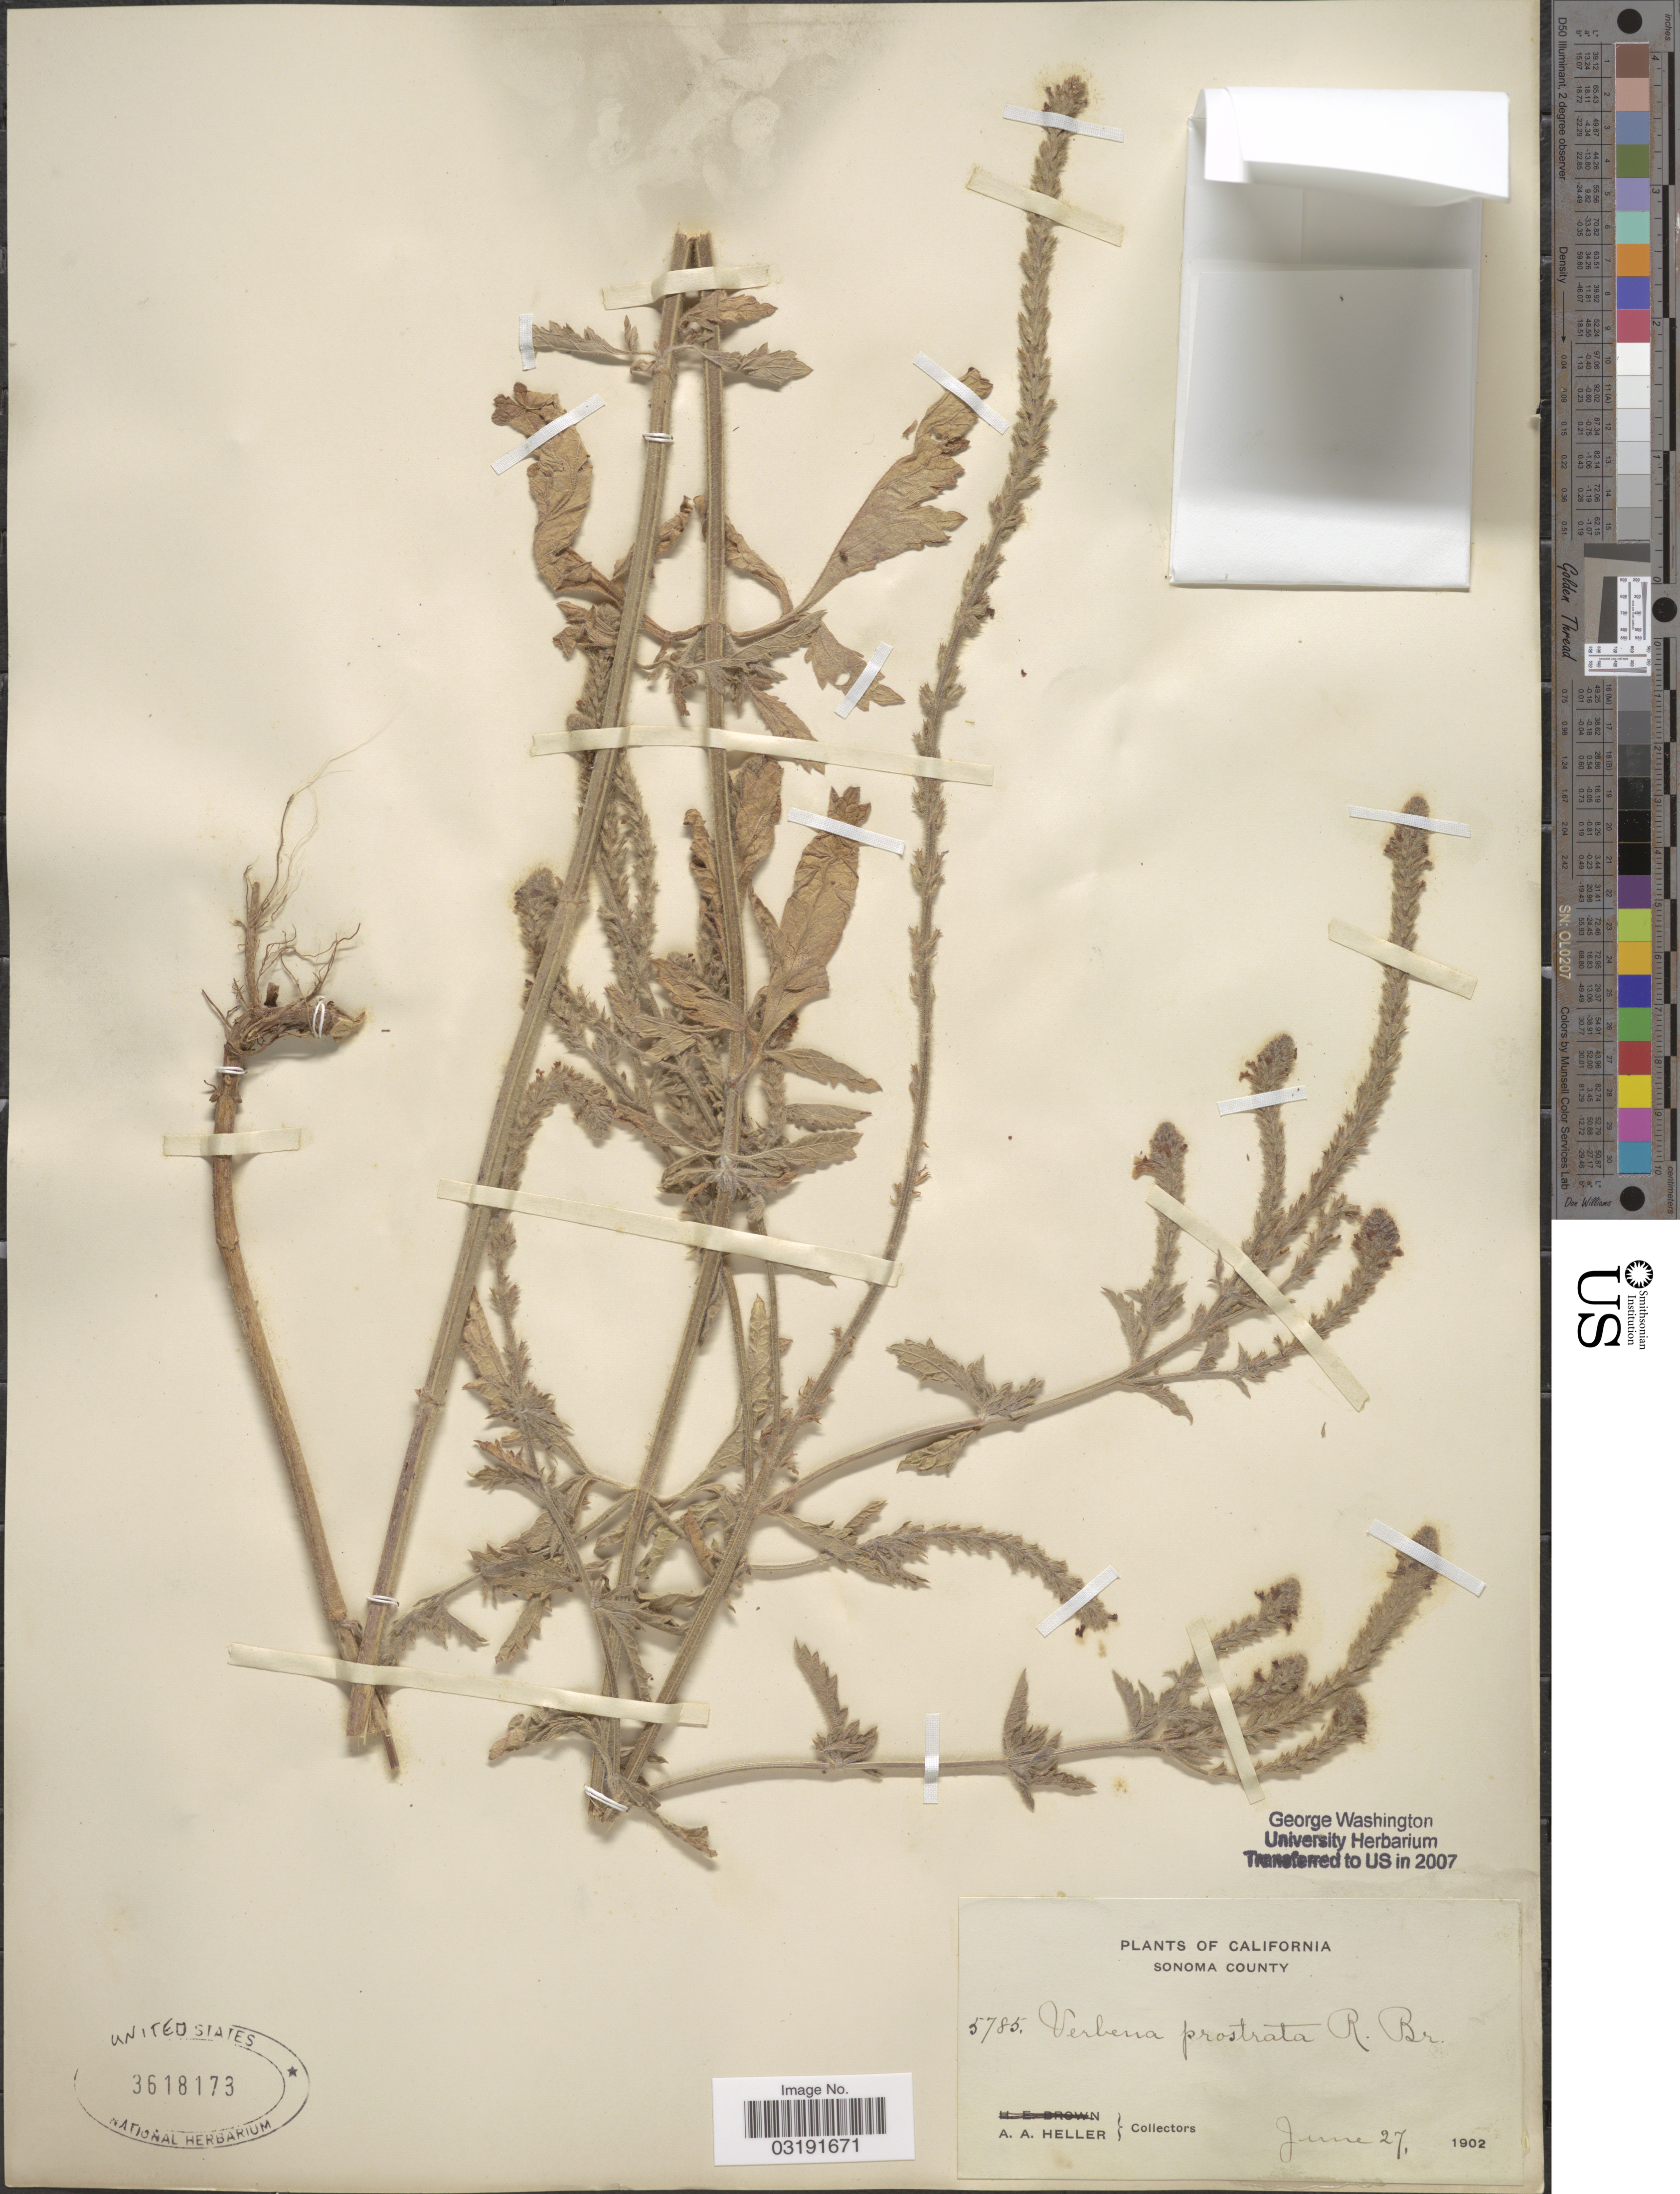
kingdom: Plantae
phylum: Tracheophyta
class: Magnoliopsida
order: Lamiales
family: Verbenaceae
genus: Verbena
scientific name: Verbena lasiostachys var. lasiostachys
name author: Link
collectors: A. A. Heller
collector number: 5785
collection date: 1902-06-27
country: United States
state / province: California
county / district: Sonoma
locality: Sonoma County.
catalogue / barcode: US 3618173